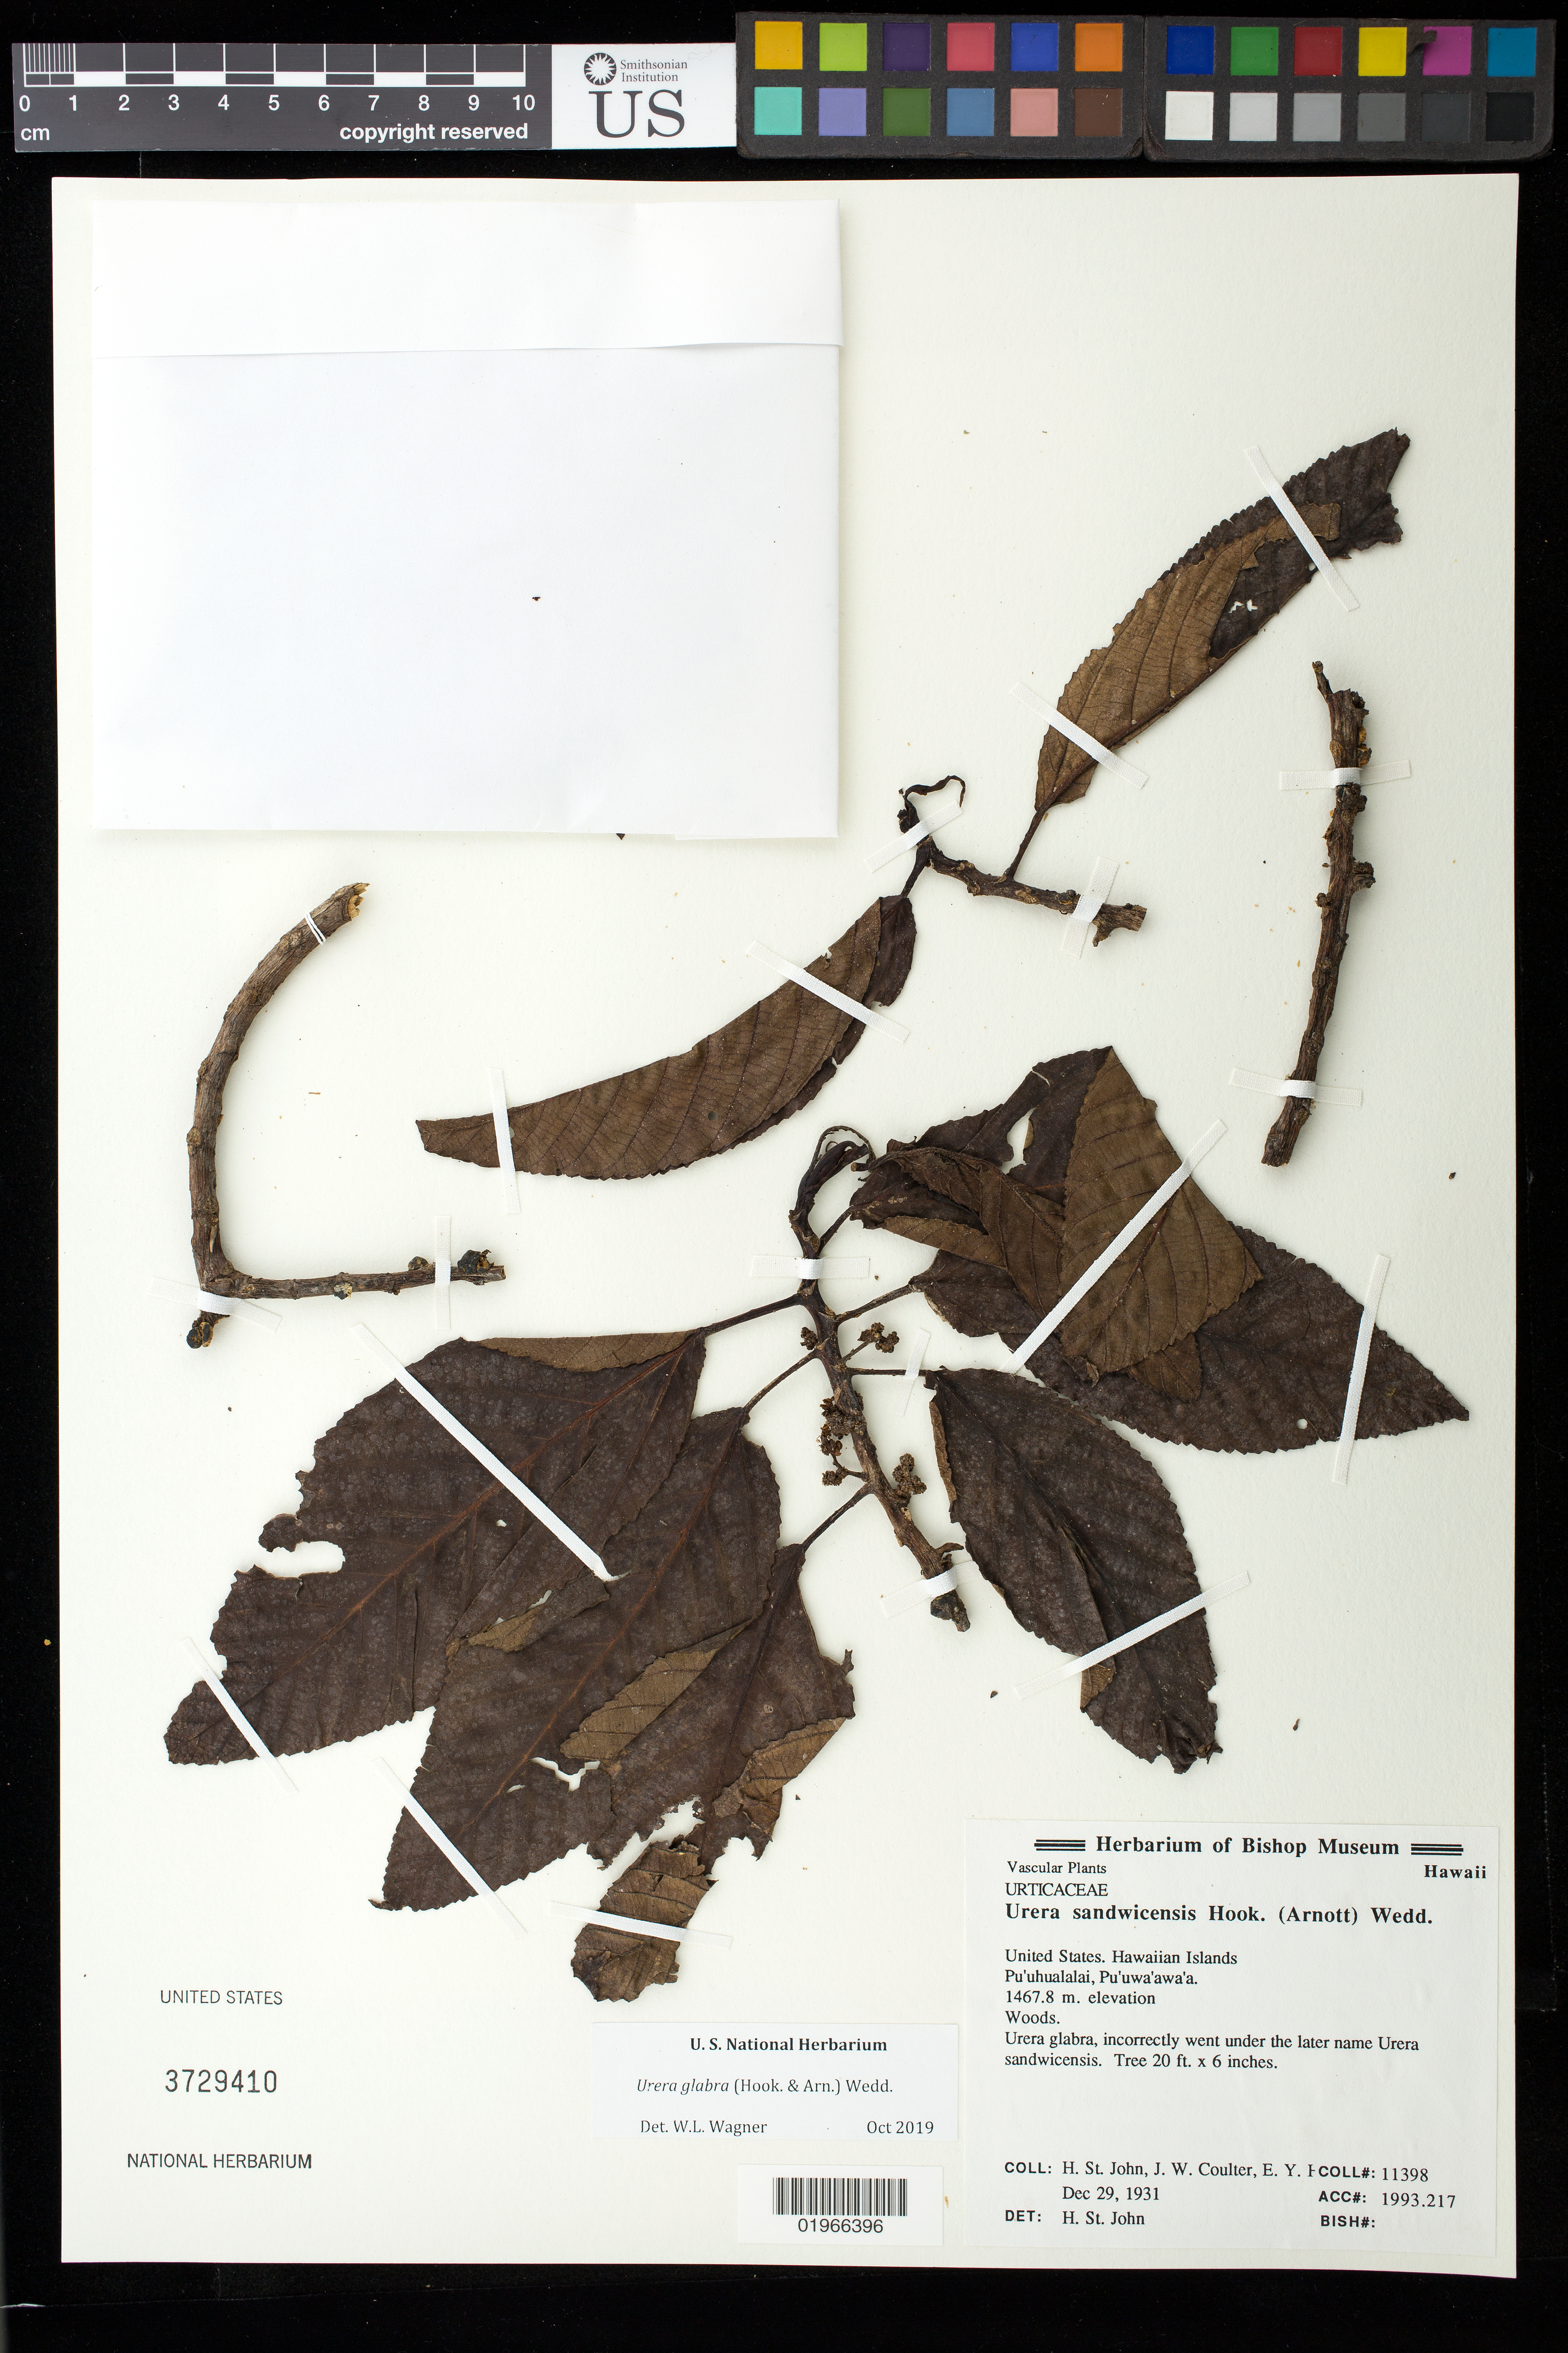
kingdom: Plantae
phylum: Tracheophyta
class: Magnoliopsida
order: Rosales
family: Urticaceae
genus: Touchardia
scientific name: Touchardia oahuensis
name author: T. Wells & A. K. Monro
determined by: Wagner, W. L., (BOT), Smithsonian Institution - National Museum of Natural History (UNITED STATES)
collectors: H. St. John, J. W. Coulter & E. Y. Hosaka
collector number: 11398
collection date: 1931-12-29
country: United States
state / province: Hawaii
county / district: Hawaii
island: Hawaii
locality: Hawaii, Puu Hualalai, Puuwaawaa.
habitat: Woods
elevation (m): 1468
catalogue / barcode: US 3729410